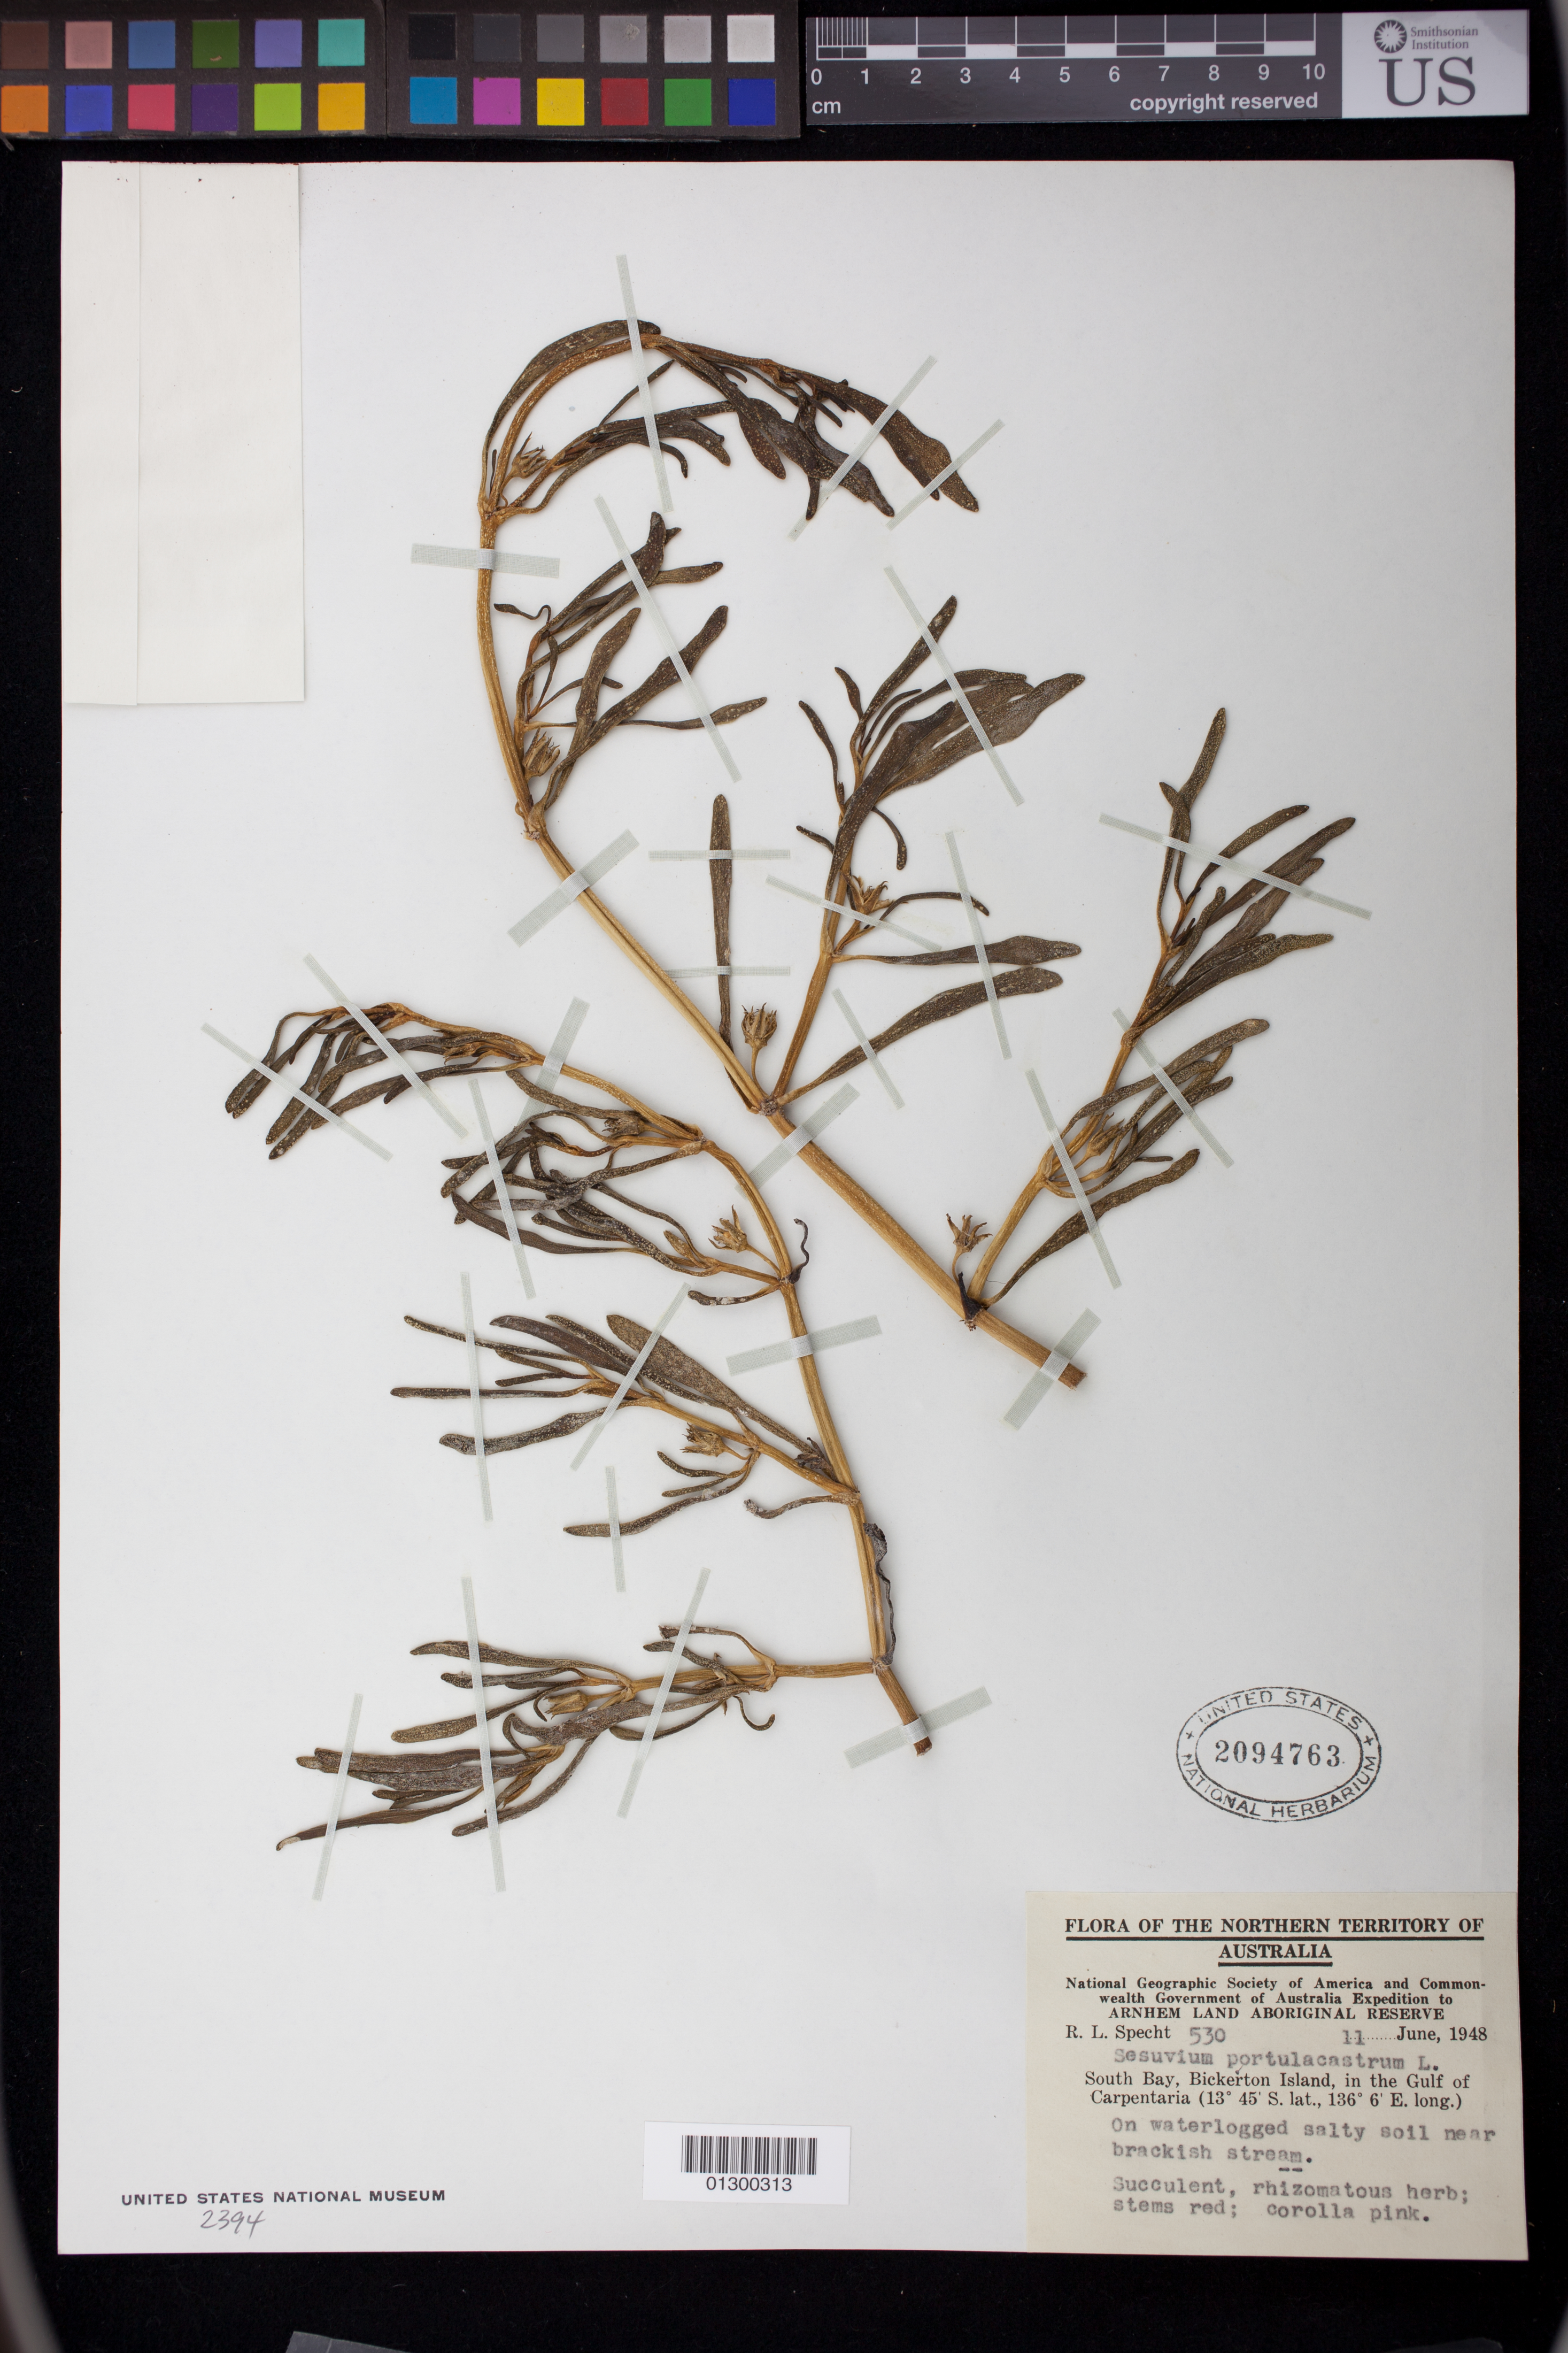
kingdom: Plantae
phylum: Tracheophyta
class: Magnoliopsida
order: Caryophyllales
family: Aizoaceae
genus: Sesuvium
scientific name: Sesuvium portulacastrum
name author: (L.) L.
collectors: R. L. Specht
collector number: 530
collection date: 1948-06-11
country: Australia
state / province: Northern Territory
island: Bickerton Island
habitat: On waterlogged salty soil near brackish stream.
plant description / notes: Succulent, rhizomatous herb; stems red; corolla pink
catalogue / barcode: US 2094763